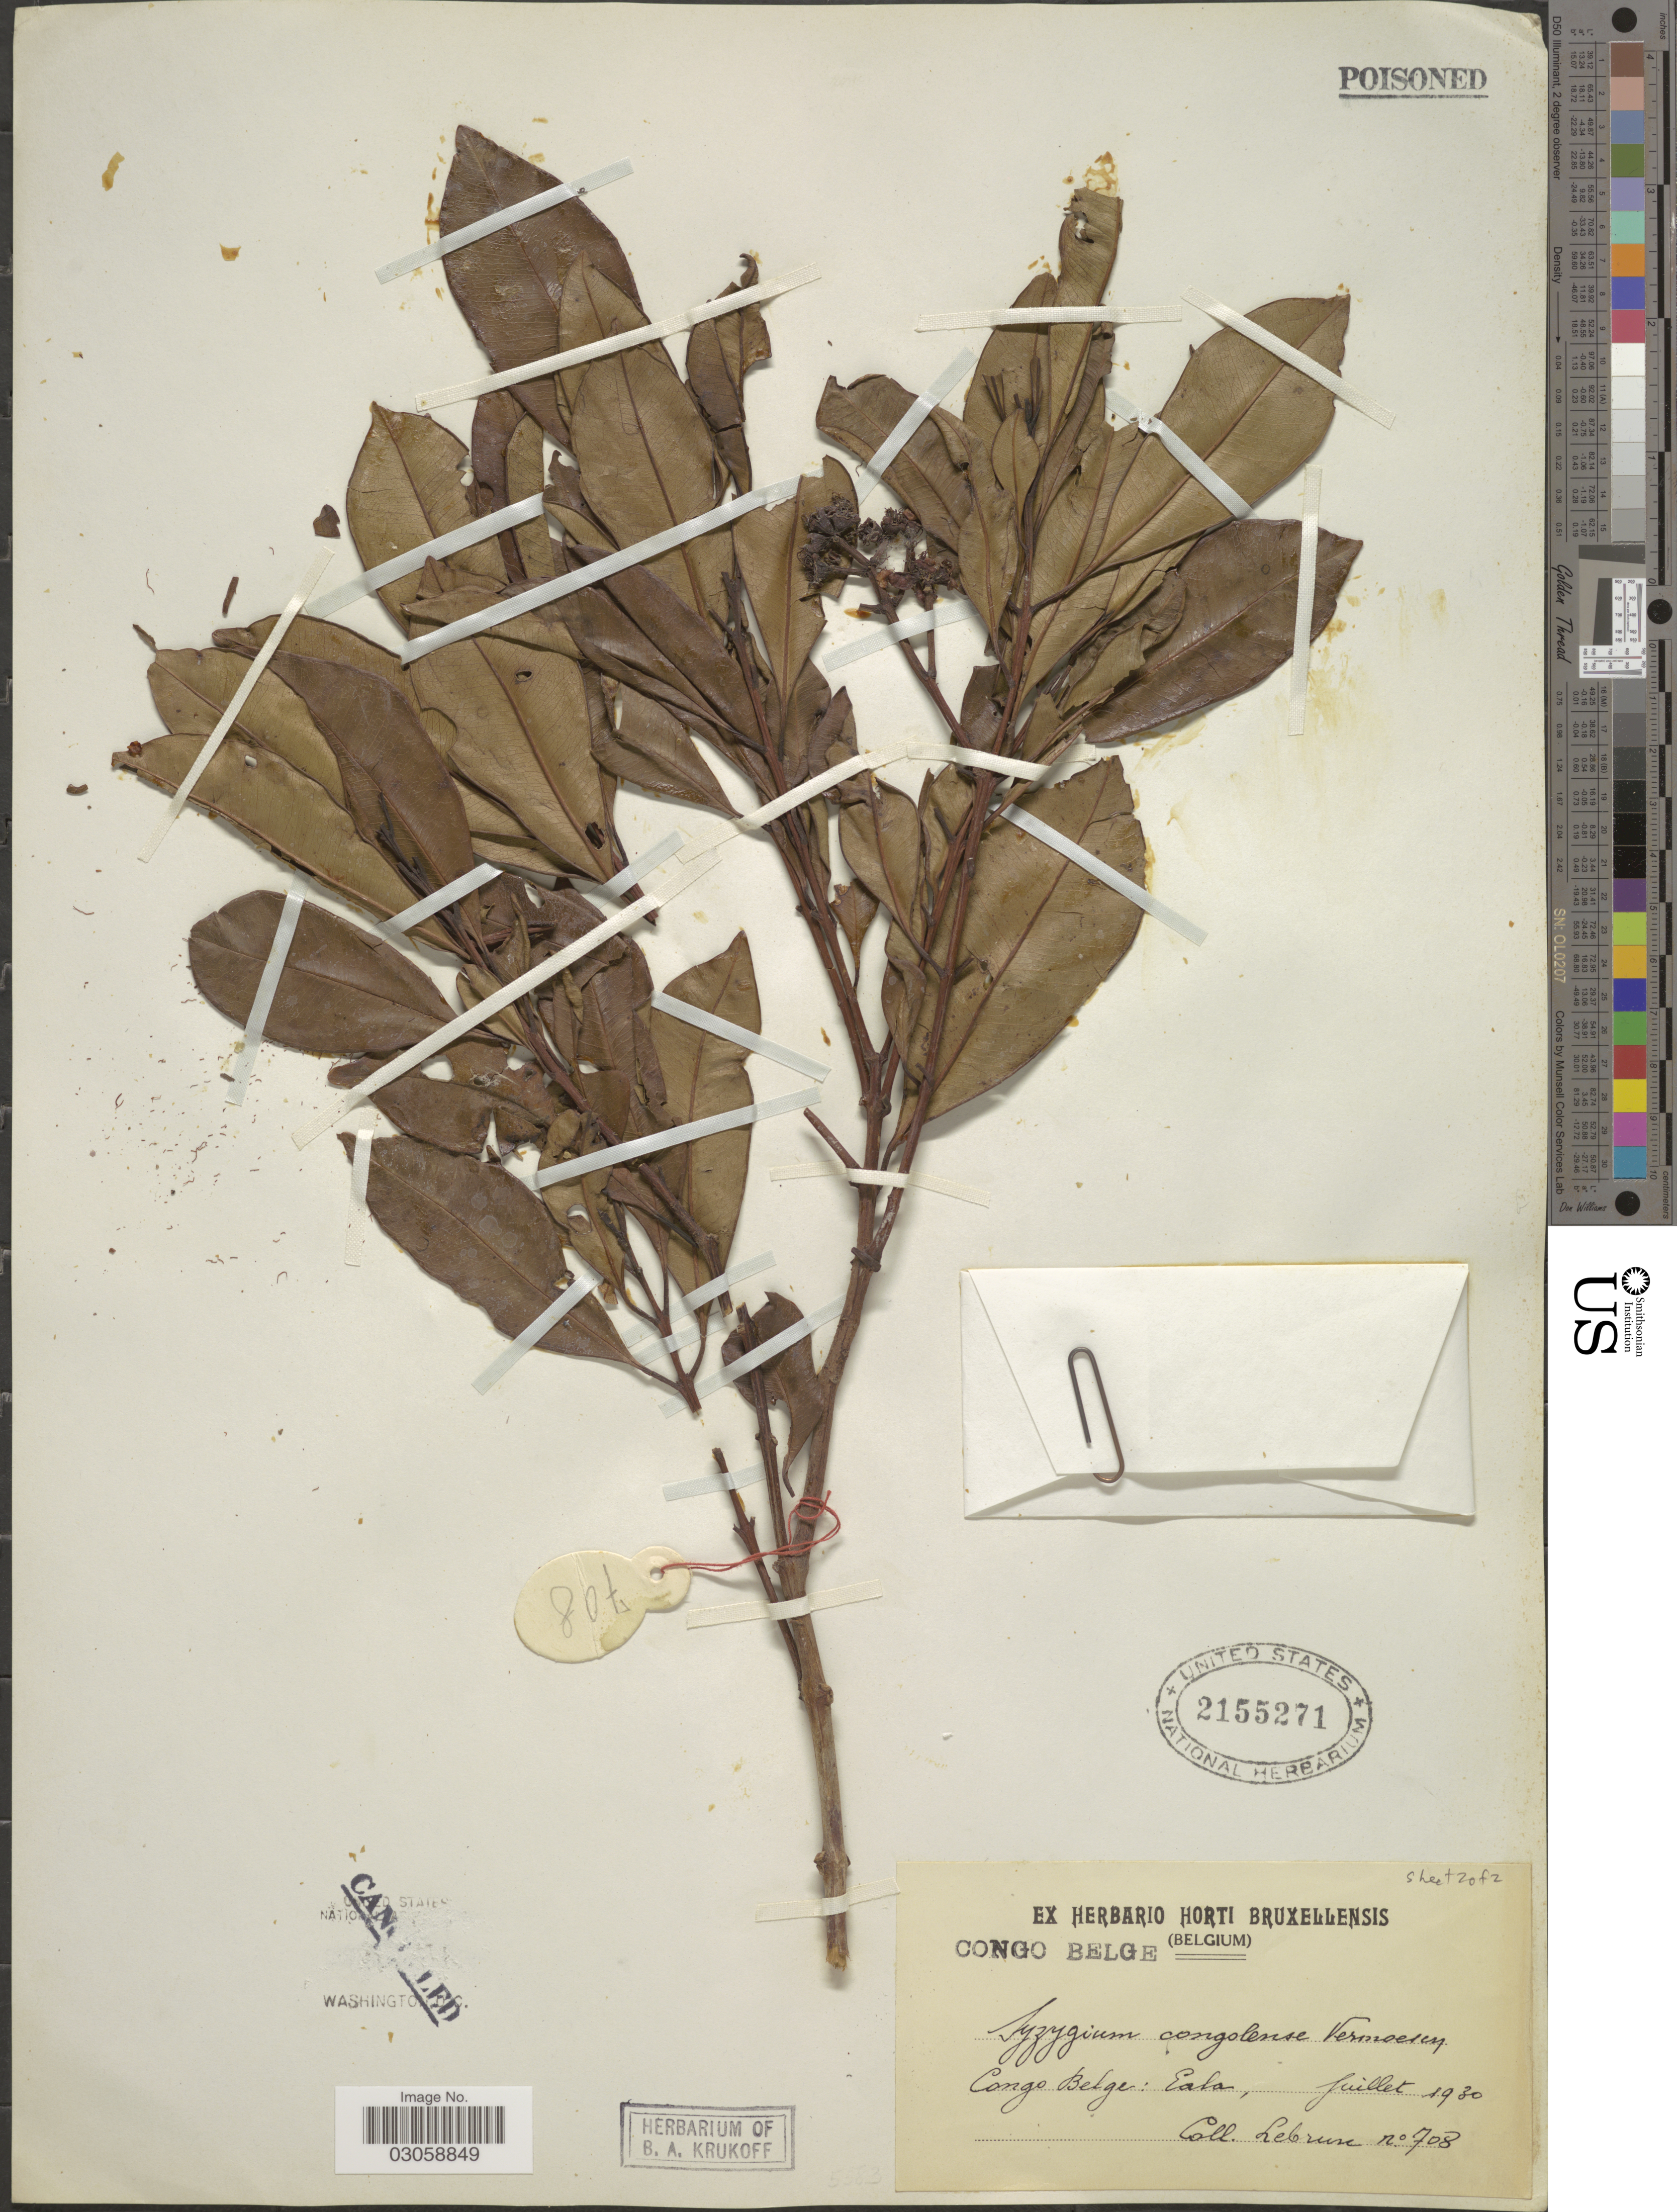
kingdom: Plantae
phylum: Tracheophyta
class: Magnoliopsida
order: Myrtales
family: Myrtaceae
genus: Syzygium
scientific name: Syzygium congolense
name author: Vermoesen ex Amshoff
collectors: J.A. Lebrun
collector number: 708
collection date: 1930-07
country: Congo, Democratic Republic of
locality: Congo Belge, Eala.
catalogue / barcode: US 2155271